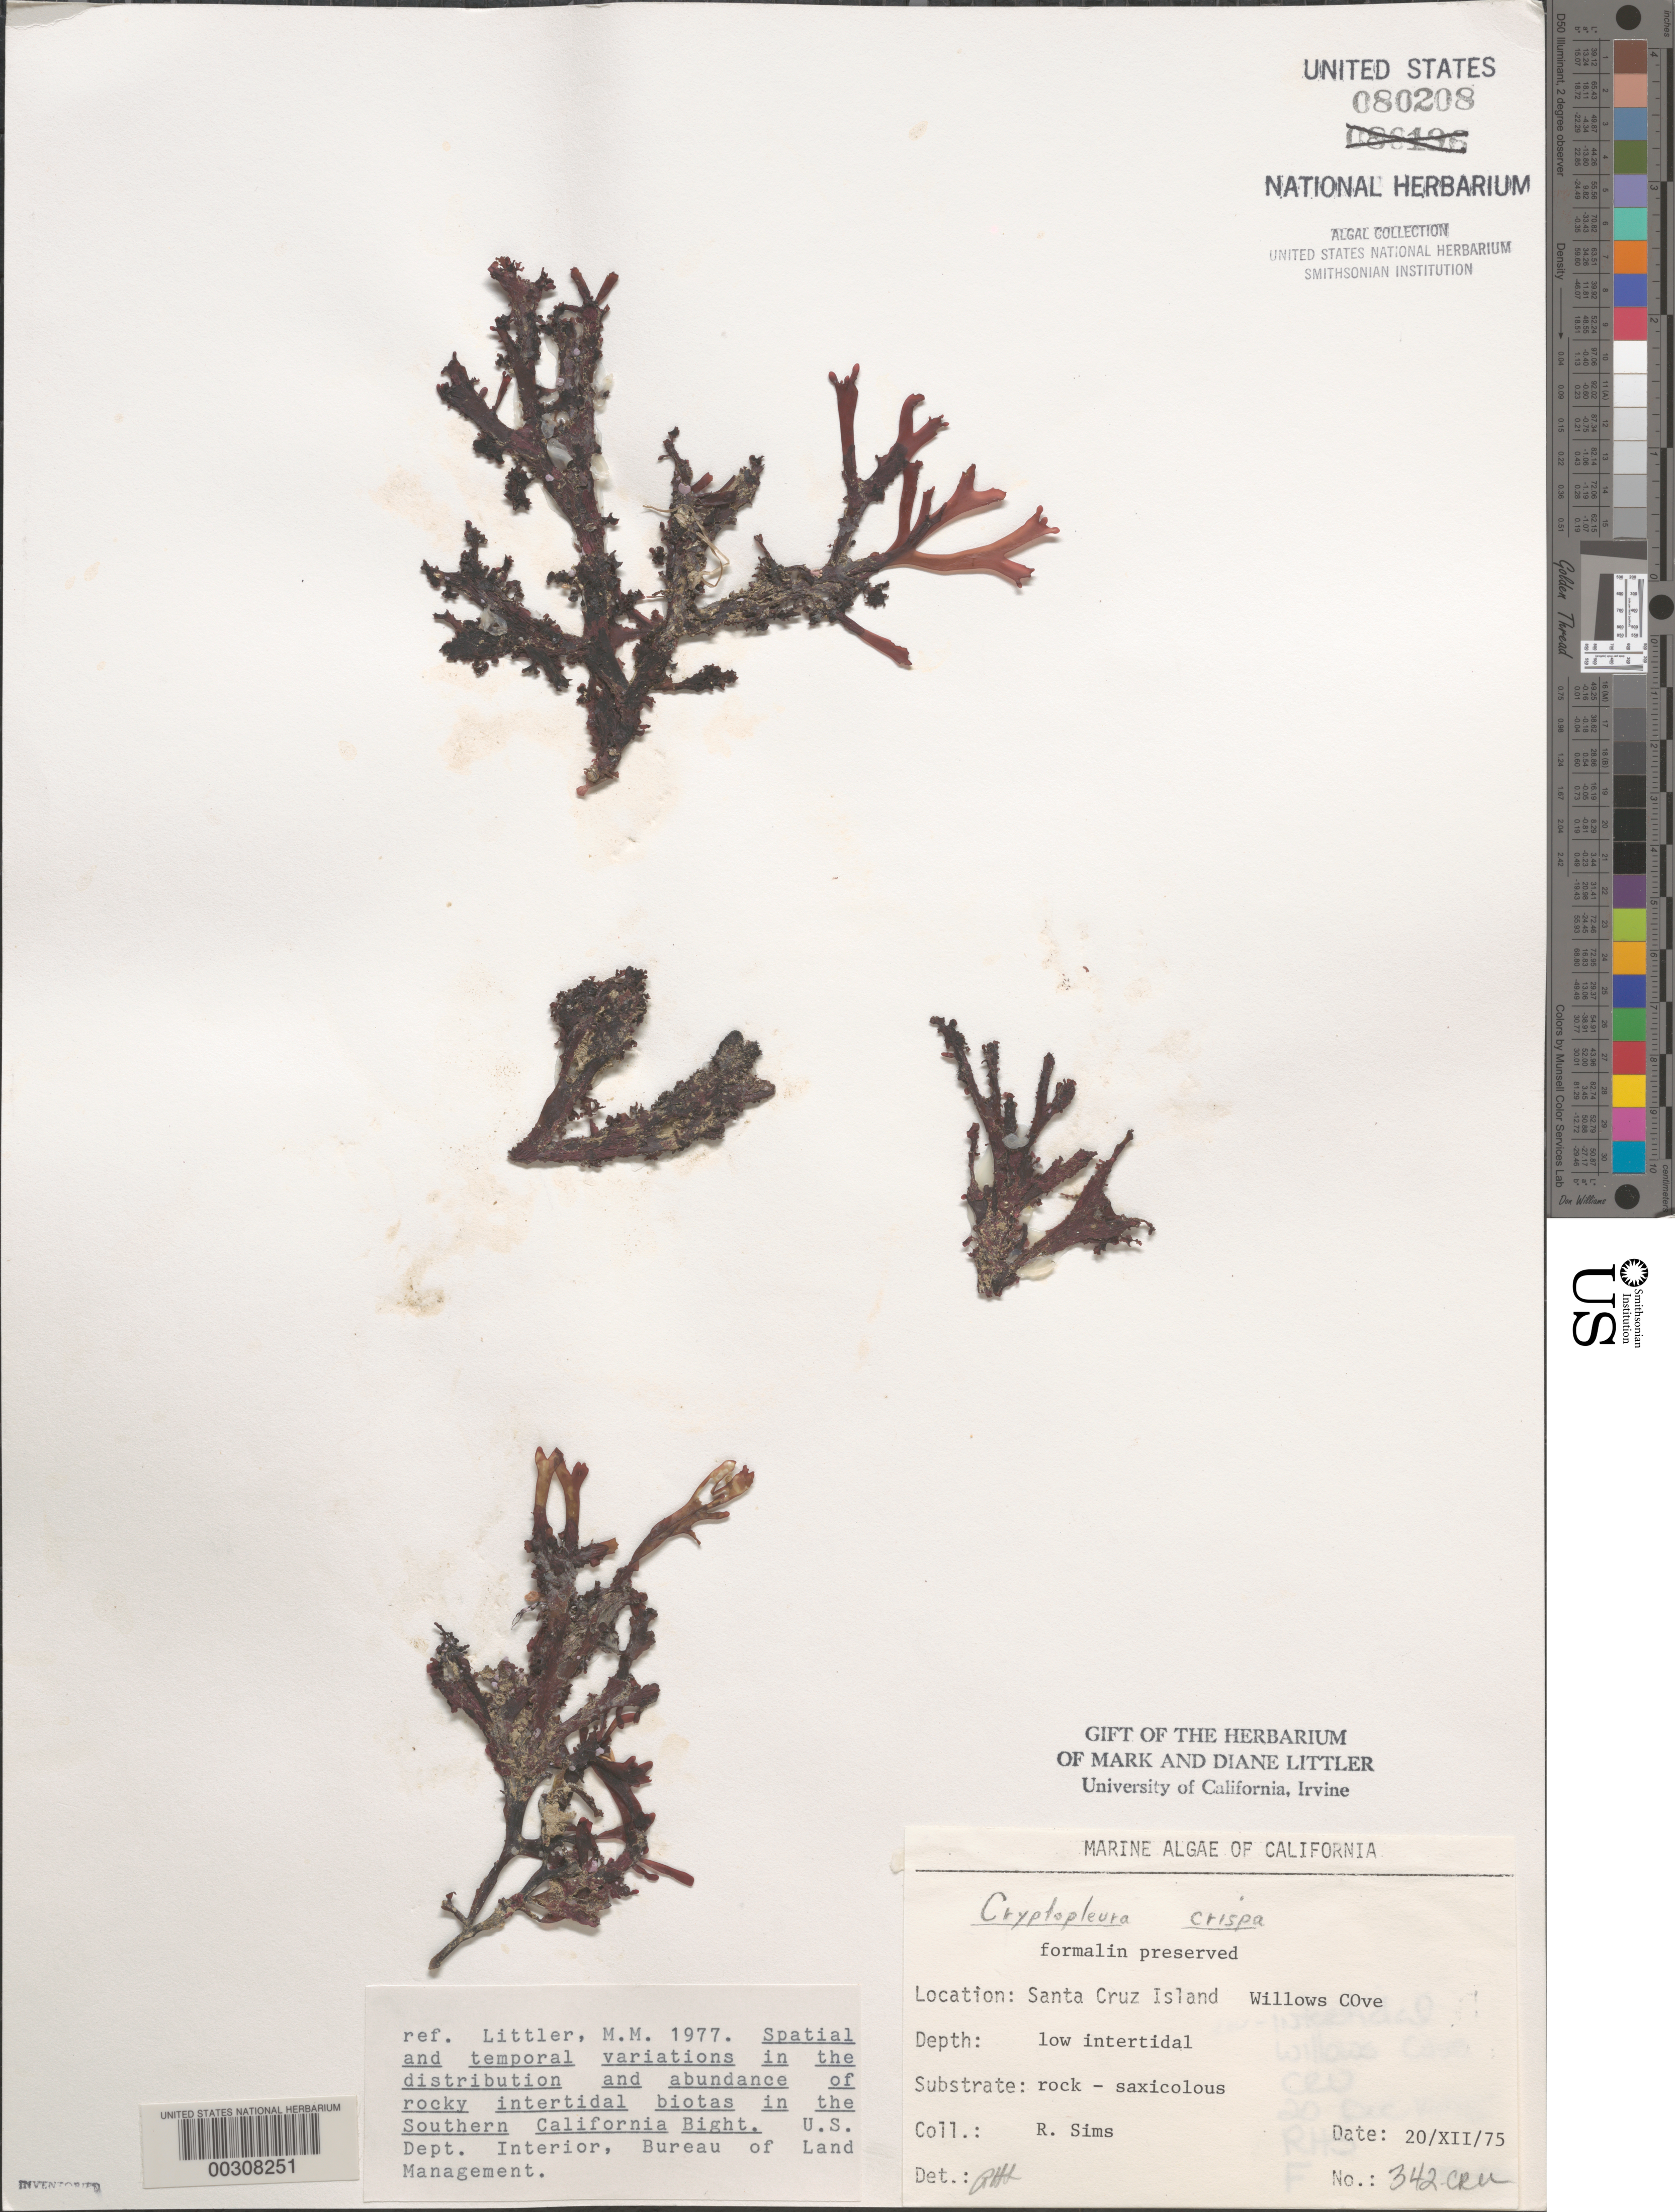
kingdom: Plantae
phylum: Rhodophyta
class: Florideophyceae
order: Ceramiales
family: Delesseriaceae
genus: Cryptopleura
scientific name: Cryptopleura crispa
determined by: Sims, Robert H.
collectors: R. H. Sims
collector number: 342-cru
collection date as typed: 20 Dec 1975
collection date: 1975-12-20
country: United States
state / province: California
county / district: Santa Barbara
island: Santa Cruz Island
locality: Willows Anchorage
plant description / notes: BLM-SOCALBIGHT Rocky Intertidal Survey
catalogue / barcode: US 80208